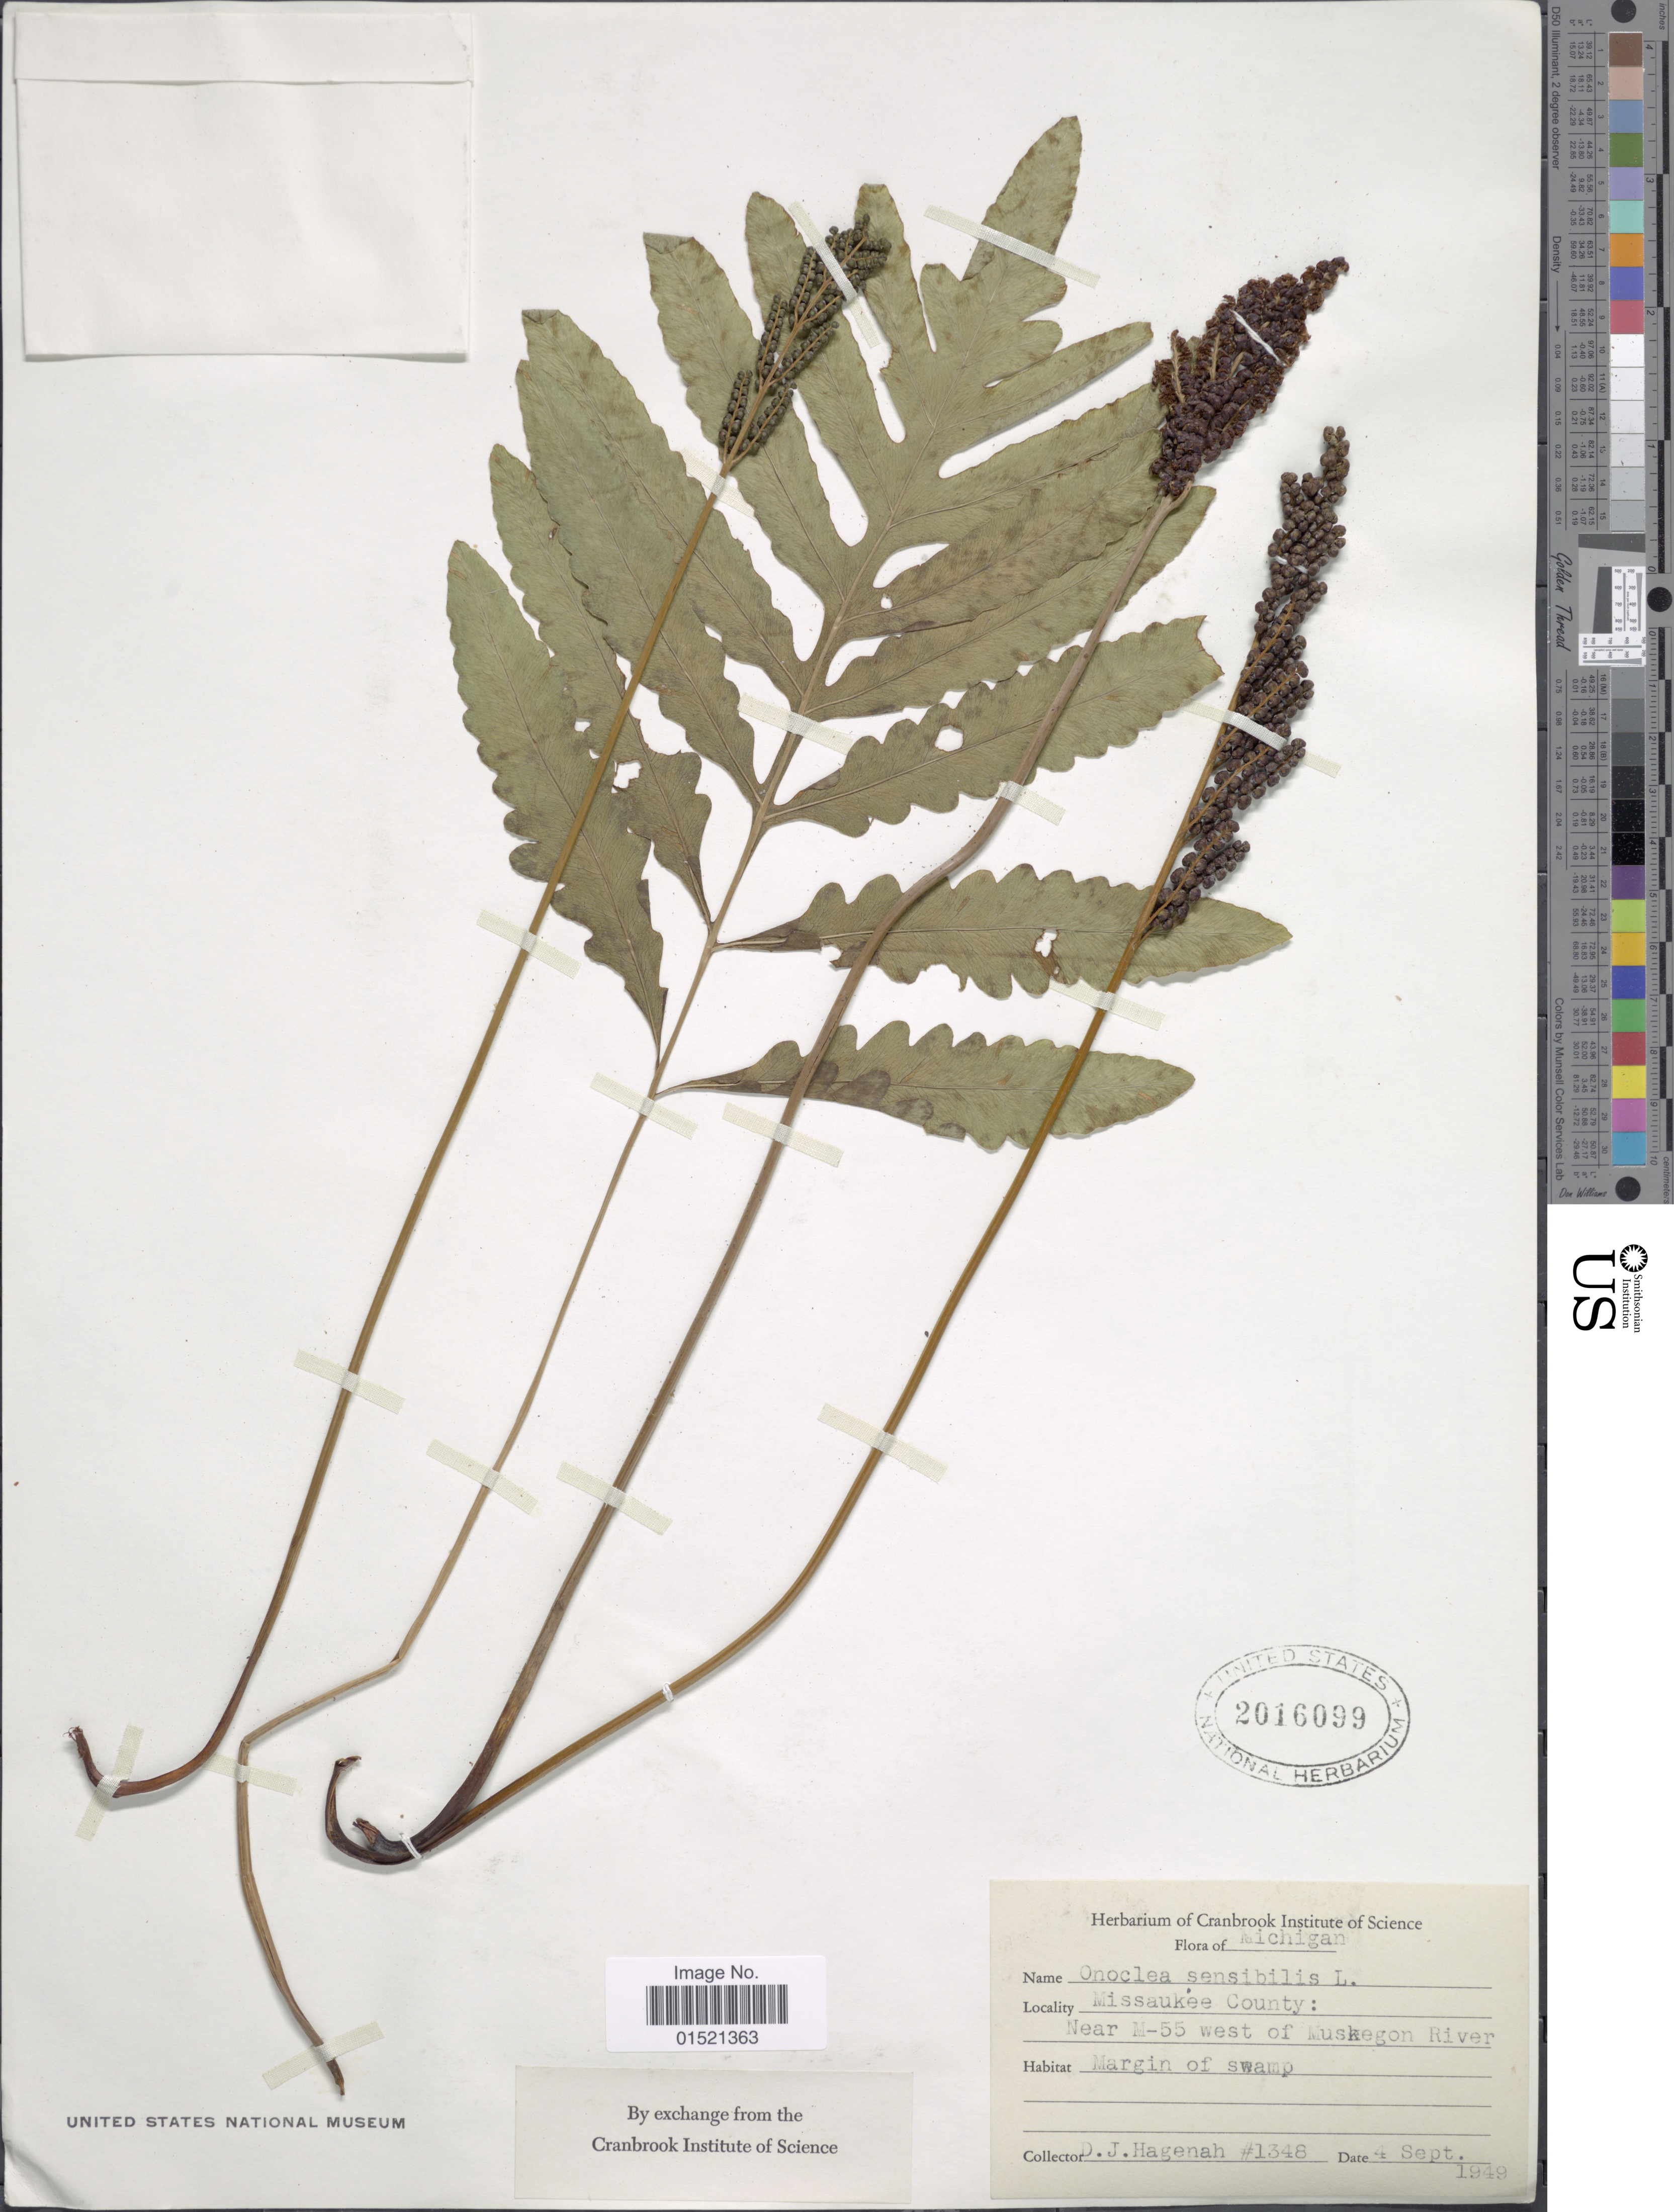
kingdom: Plantae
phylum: Tracheophyta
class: Polypodiopsida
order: Polypodiales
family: Onocleaceae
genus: Onoclea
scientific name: Onoclea sensibilis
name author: L.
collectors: D. Hagenah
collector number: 1348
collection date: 1949-09-04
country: United States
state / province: Michigan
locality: Missaukee County: Near M-55 west of Muskegon River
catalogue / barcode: US 2016099